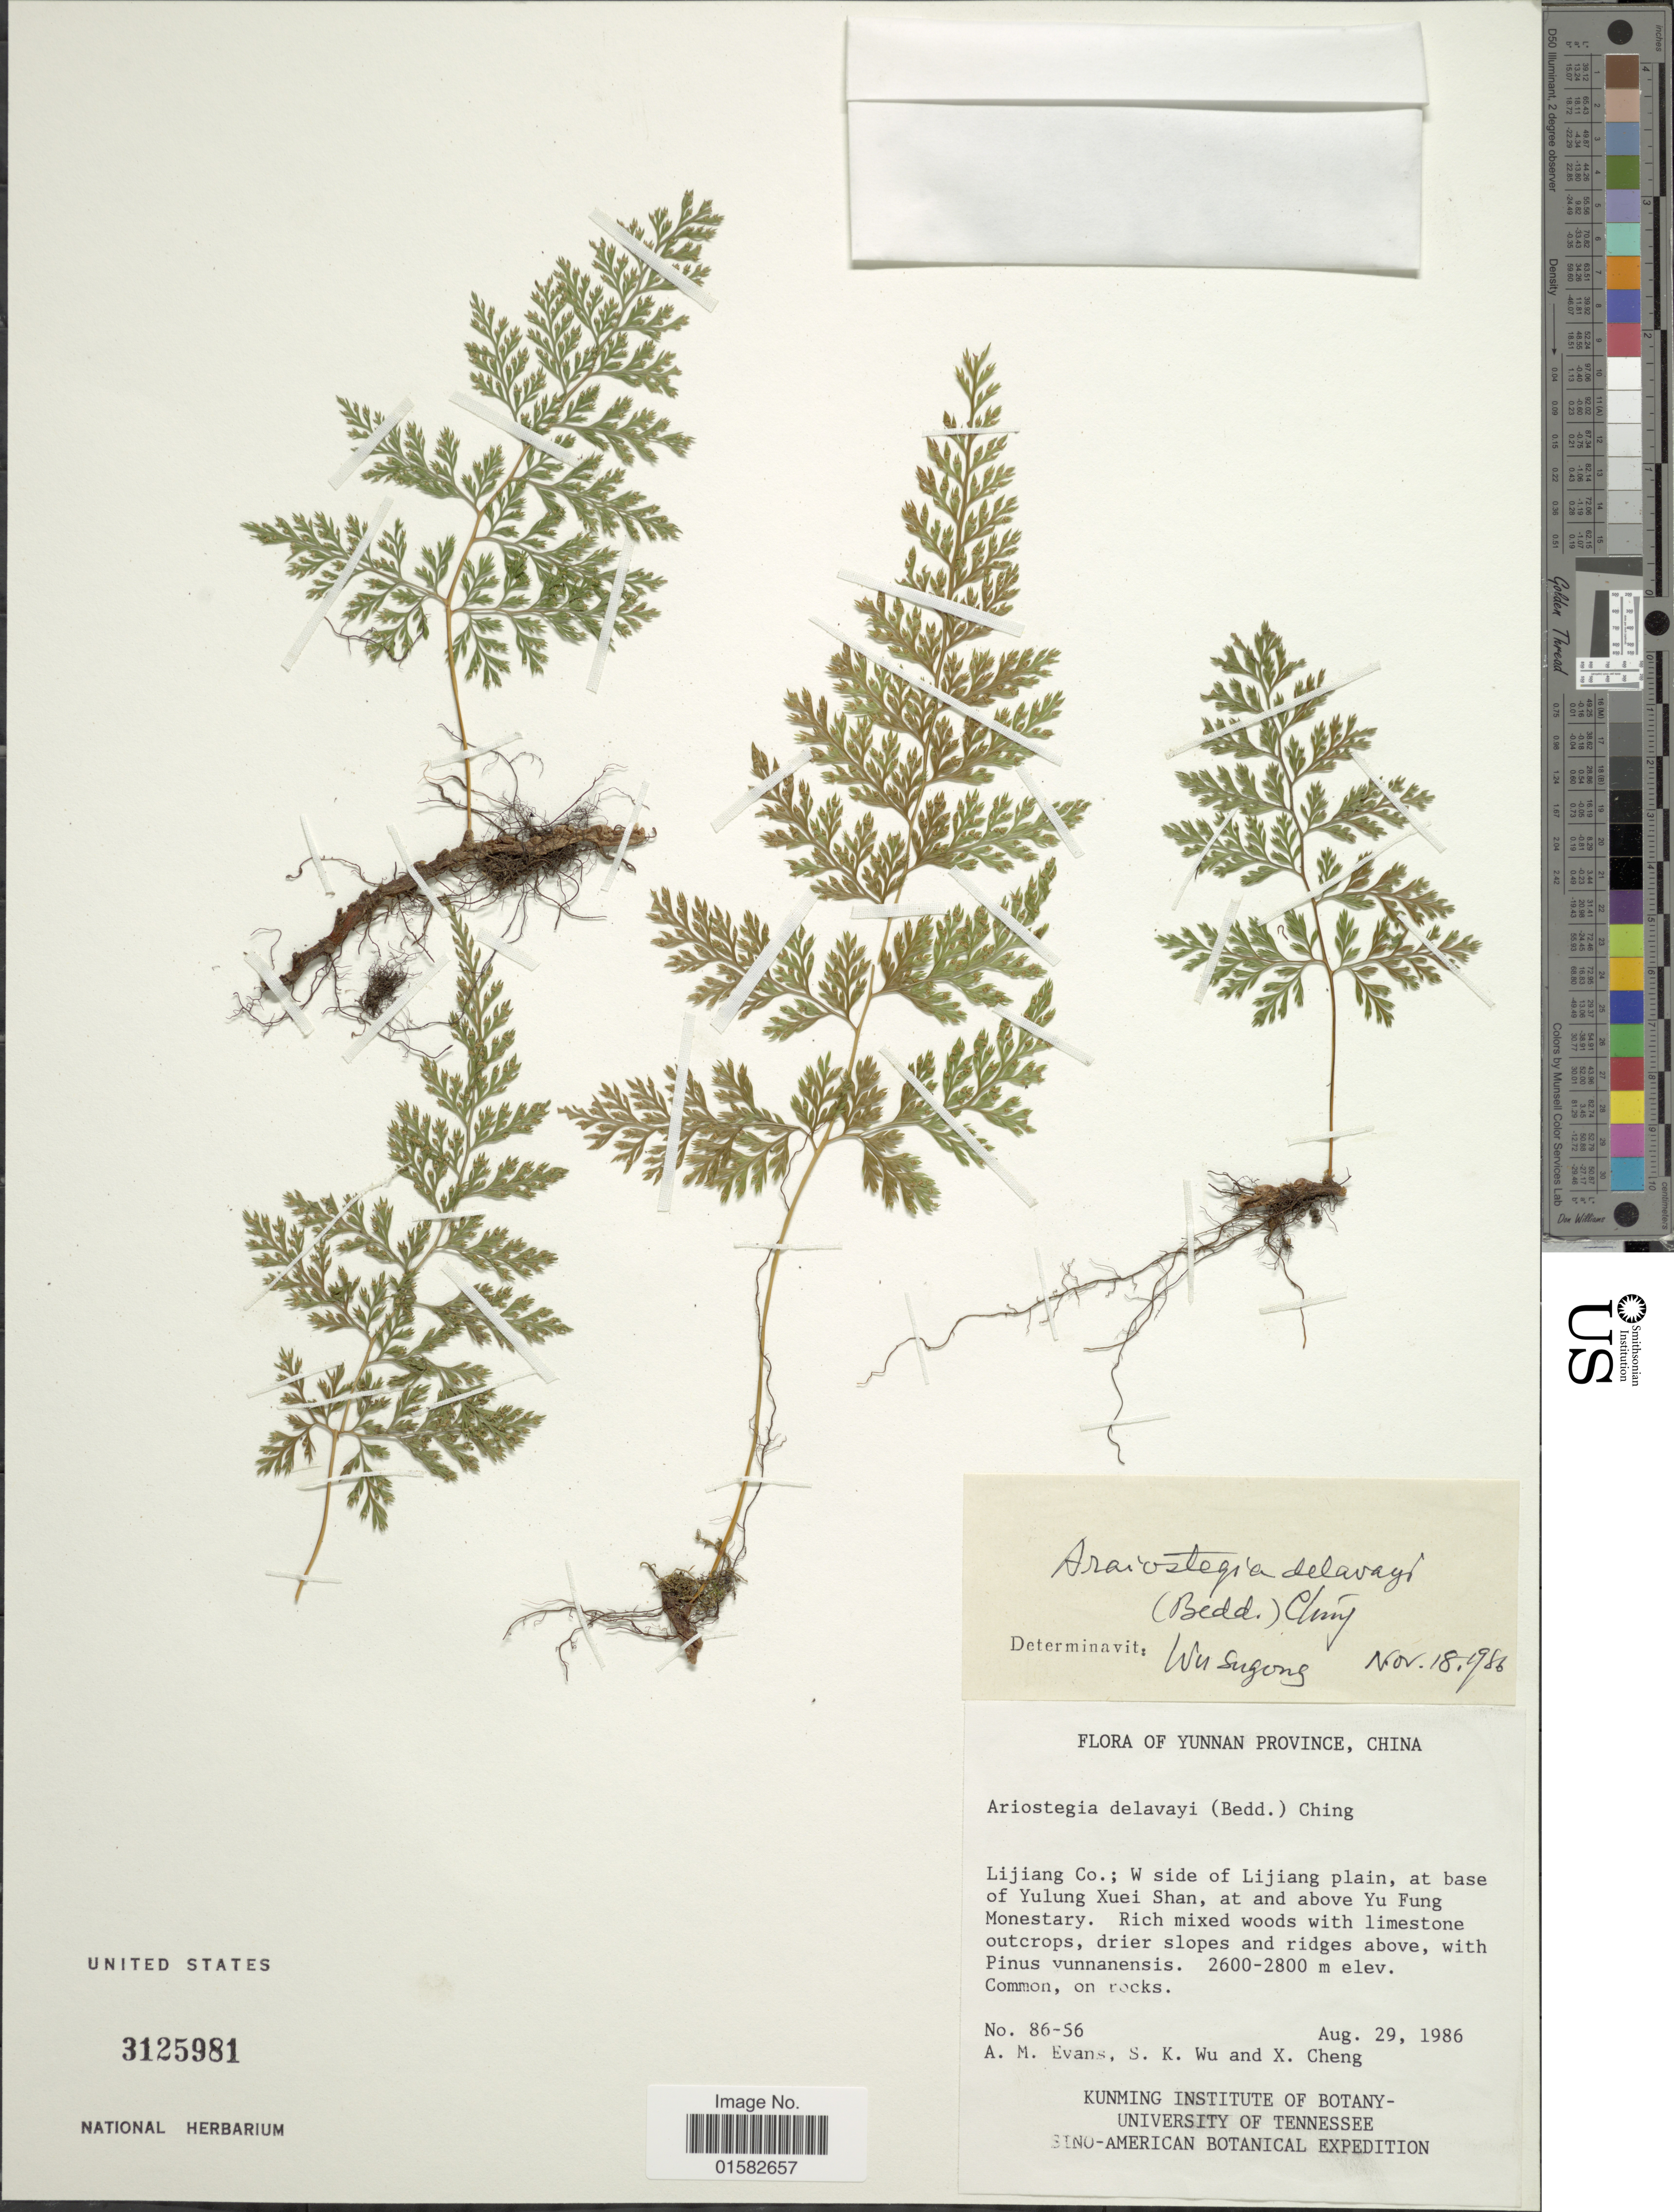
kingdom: Plantae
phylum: Tracheophyta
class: Polypodiopsida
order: Polypodiales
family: Davalliaceae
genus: Davallia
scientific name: Davallia beddomei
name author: C. Hope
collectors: A. M. Evans, S. K. Wu & X. Cheng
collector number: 86-56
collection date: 1986-08-29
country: China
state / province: Yunnan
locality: Yunnan Province, China, Lijiang Co. W side of lijiang plain, at base ofyulung Xuei shan, at and above Yu Fung Monestary.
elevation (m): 2600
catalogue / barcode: US 3125981